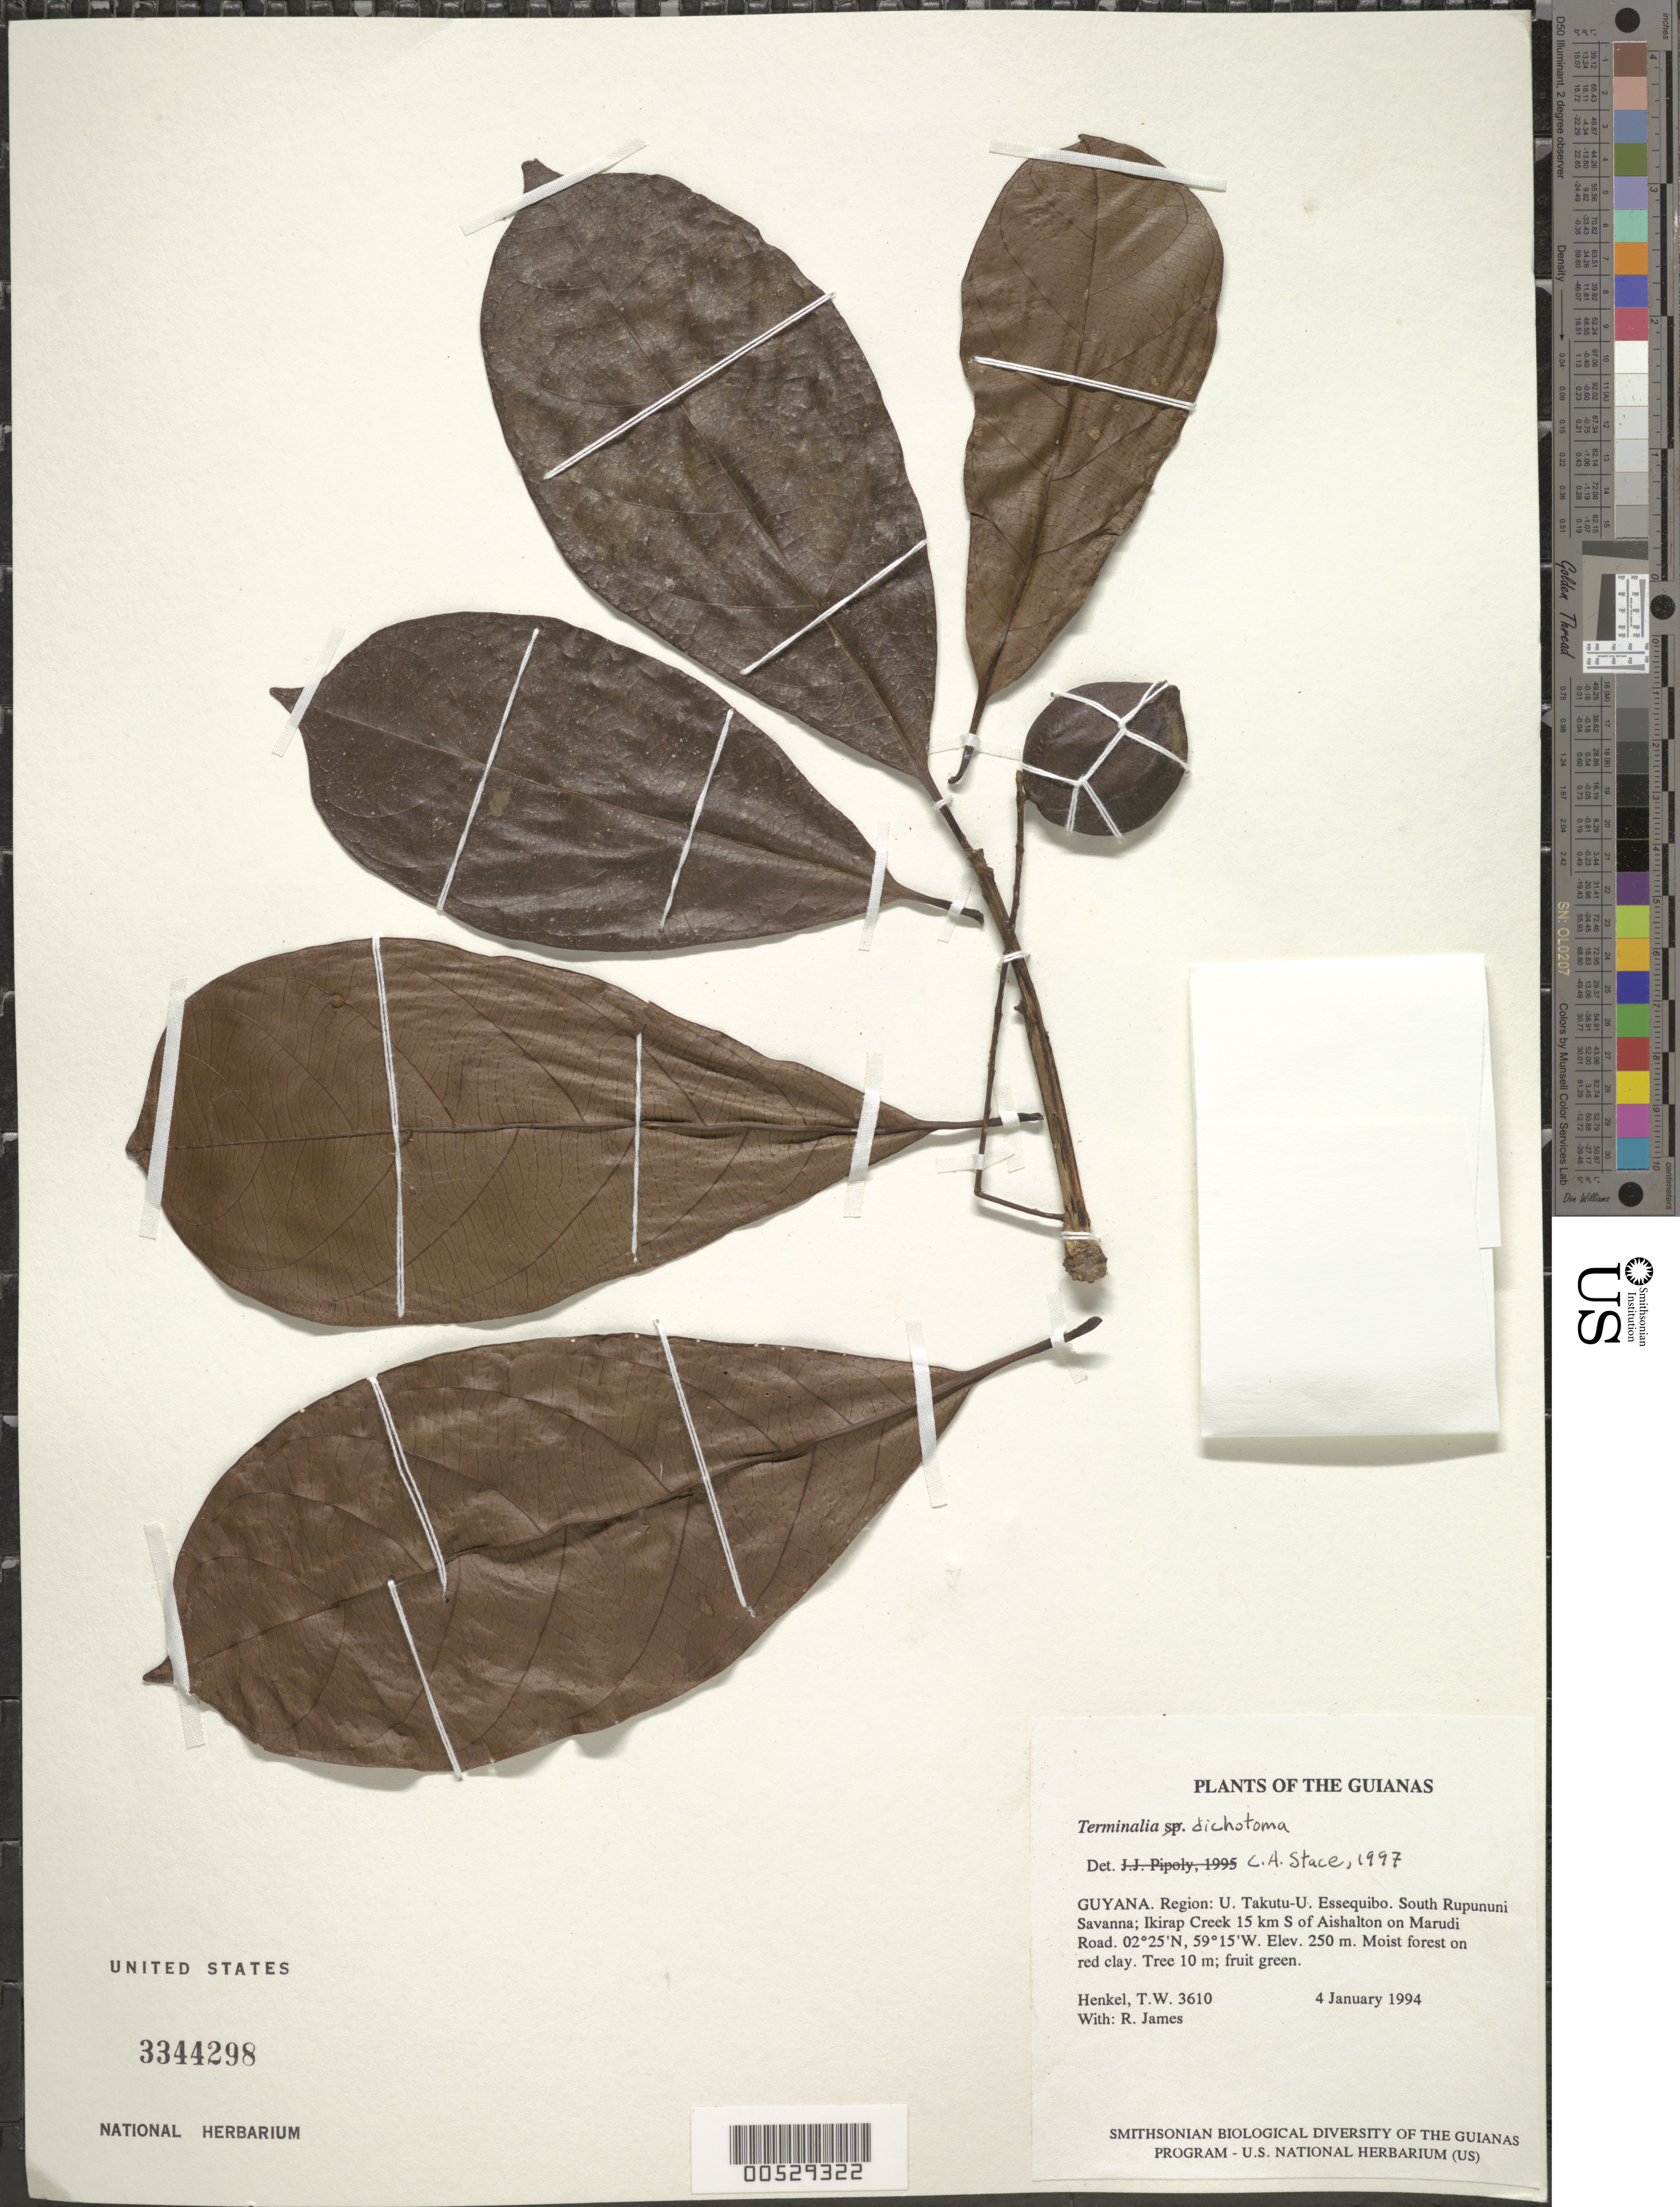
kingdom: Plantae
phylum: Tracheophyta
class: Magnoliopsida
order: Myrtales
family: Combretaceae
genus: Terminalia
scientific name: Terminalia dichotoma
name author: G. Mey.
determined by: Stace, C. A.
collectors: T. Henkel & R. James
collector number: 3610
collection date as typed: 4 January 1994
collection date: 1994-01-04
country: Guyana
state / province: U. Takutu-U. Essequibo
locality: South Rupununi Savanna; Ikirap Creek 15 km S of Aishalton on Marudi Road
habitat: Moist forest on red clay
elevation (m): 250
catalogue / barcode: US 3344298